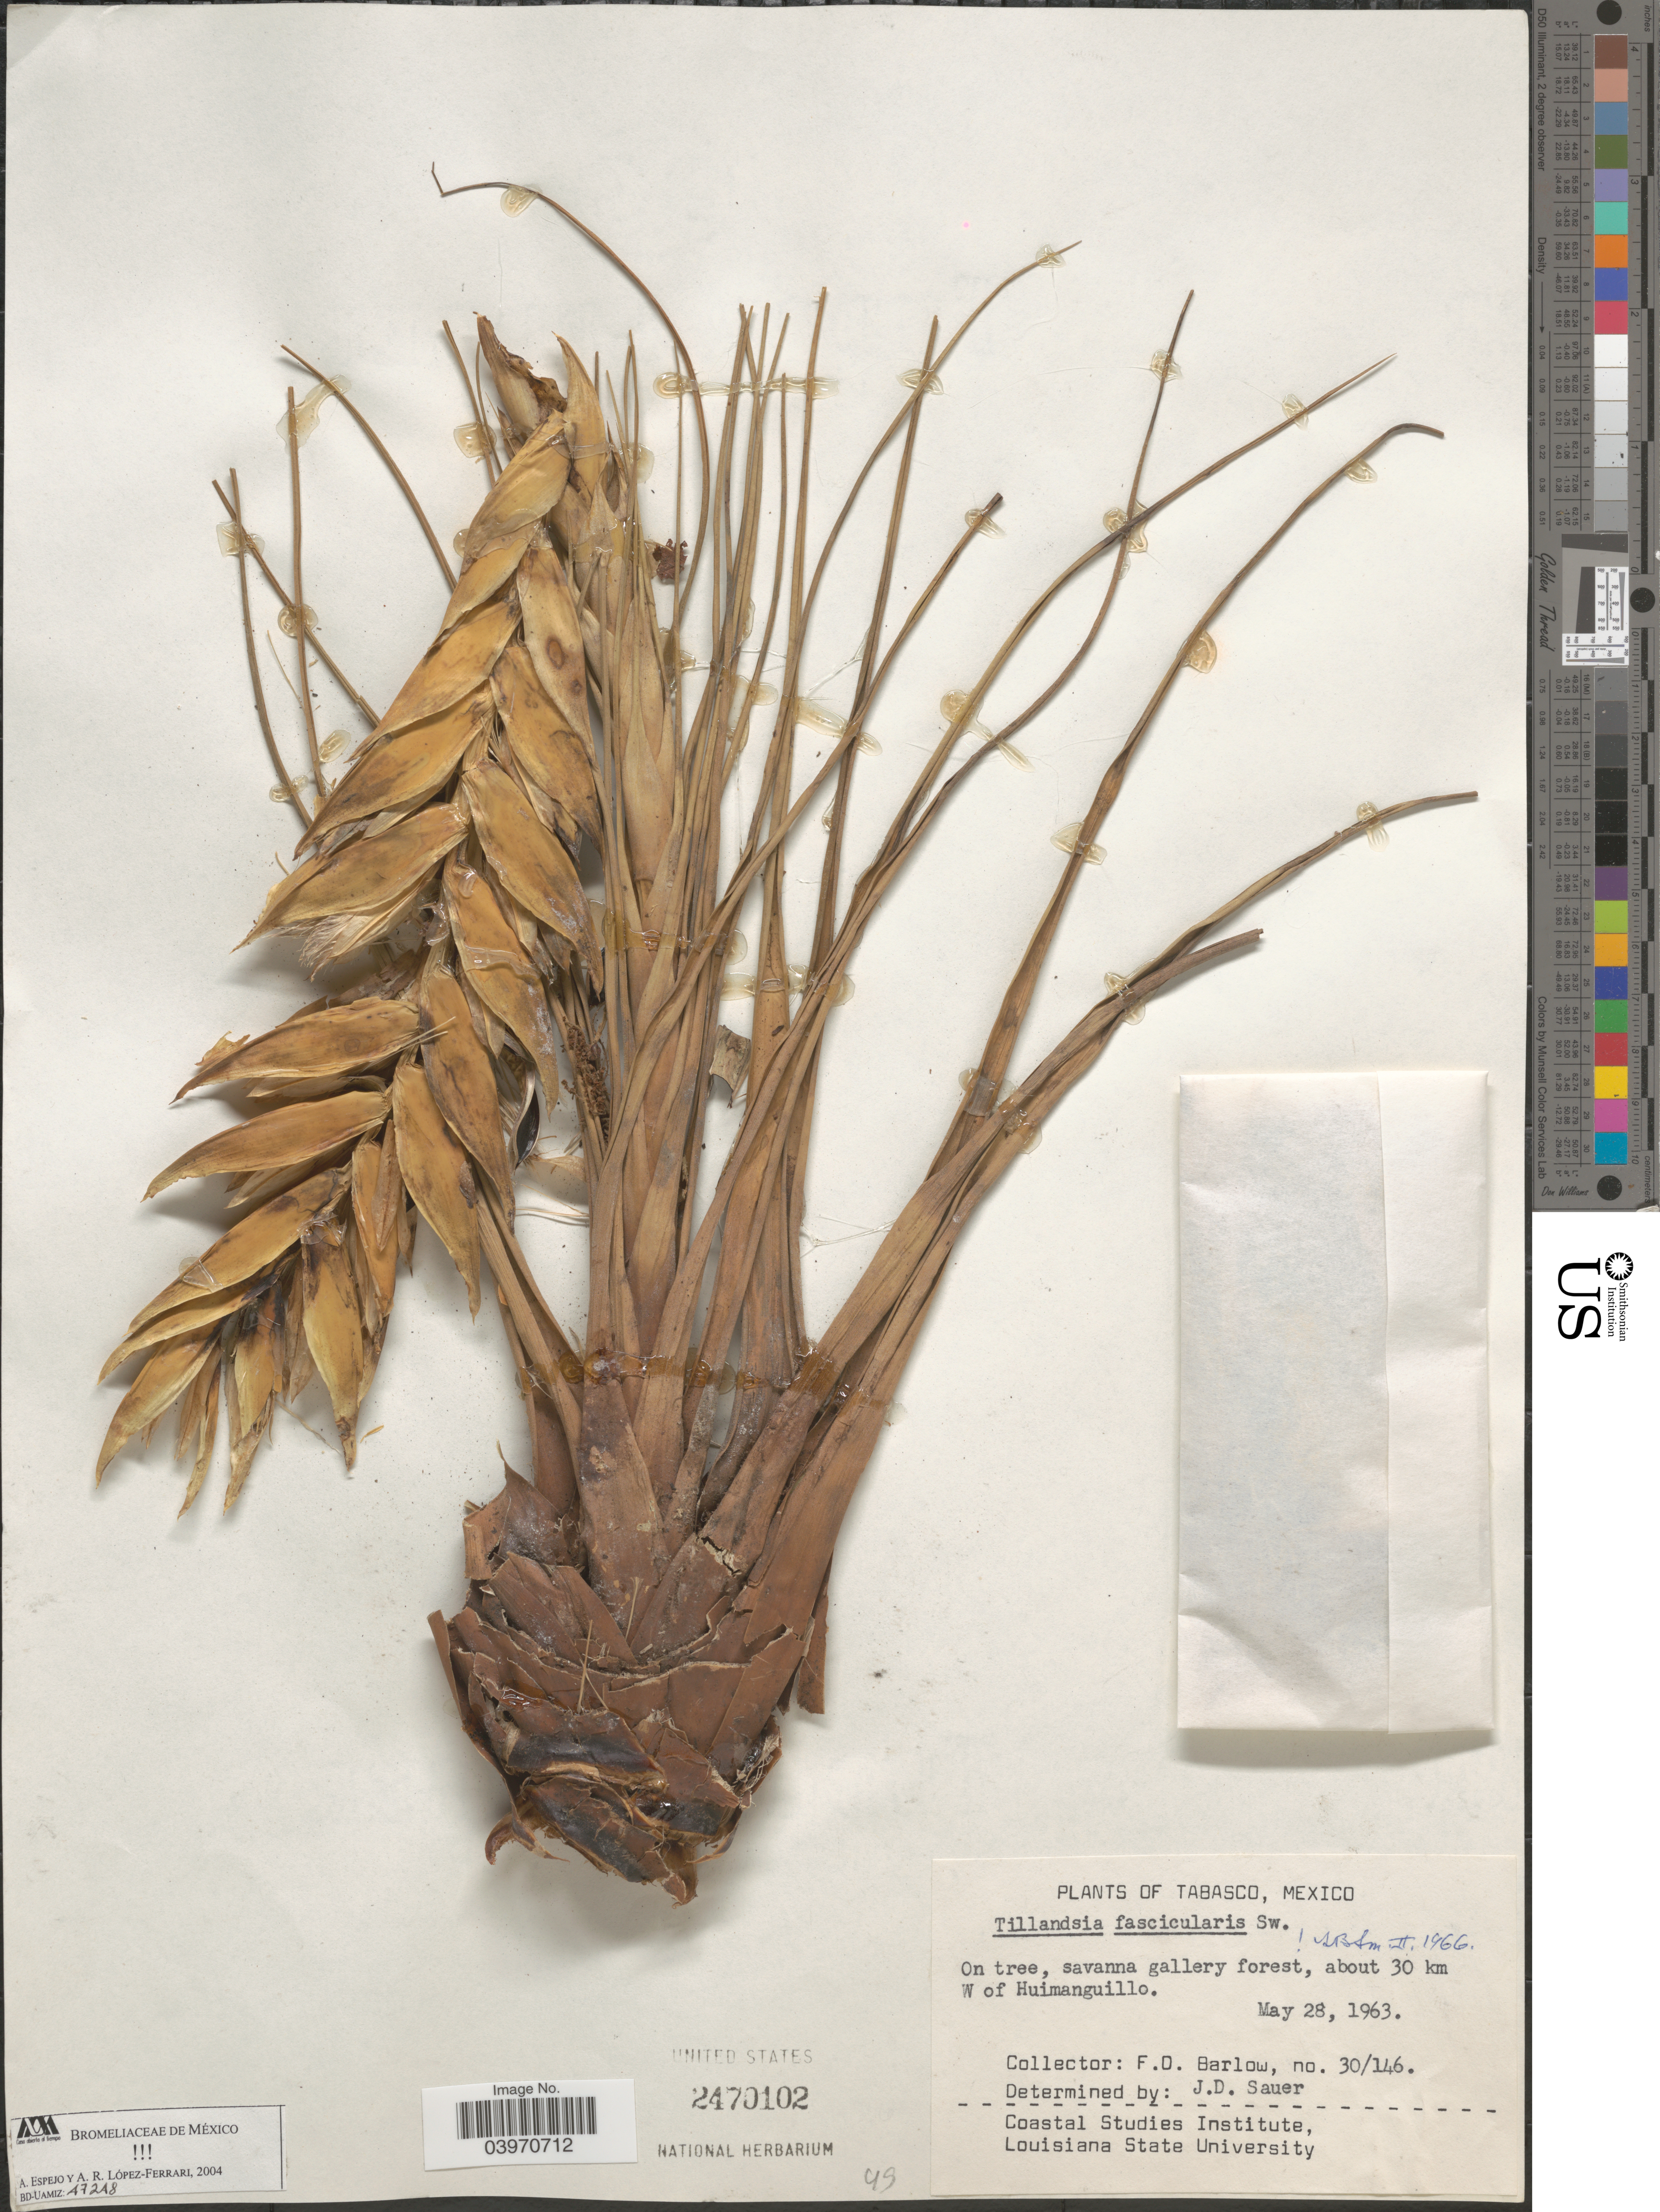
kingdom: Plantae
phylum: Tracheophyta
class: Liliopsida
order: Poales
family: Bromeliaceae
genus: Tillandsia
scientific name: Tillandsia fasciculata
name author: Sw.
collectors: F. D. Barlow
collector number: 30/146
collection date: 1963-05-28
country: Mexico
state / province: Tabasco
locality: About 30 km W of Huimanguillo.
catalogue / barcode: US 2470102